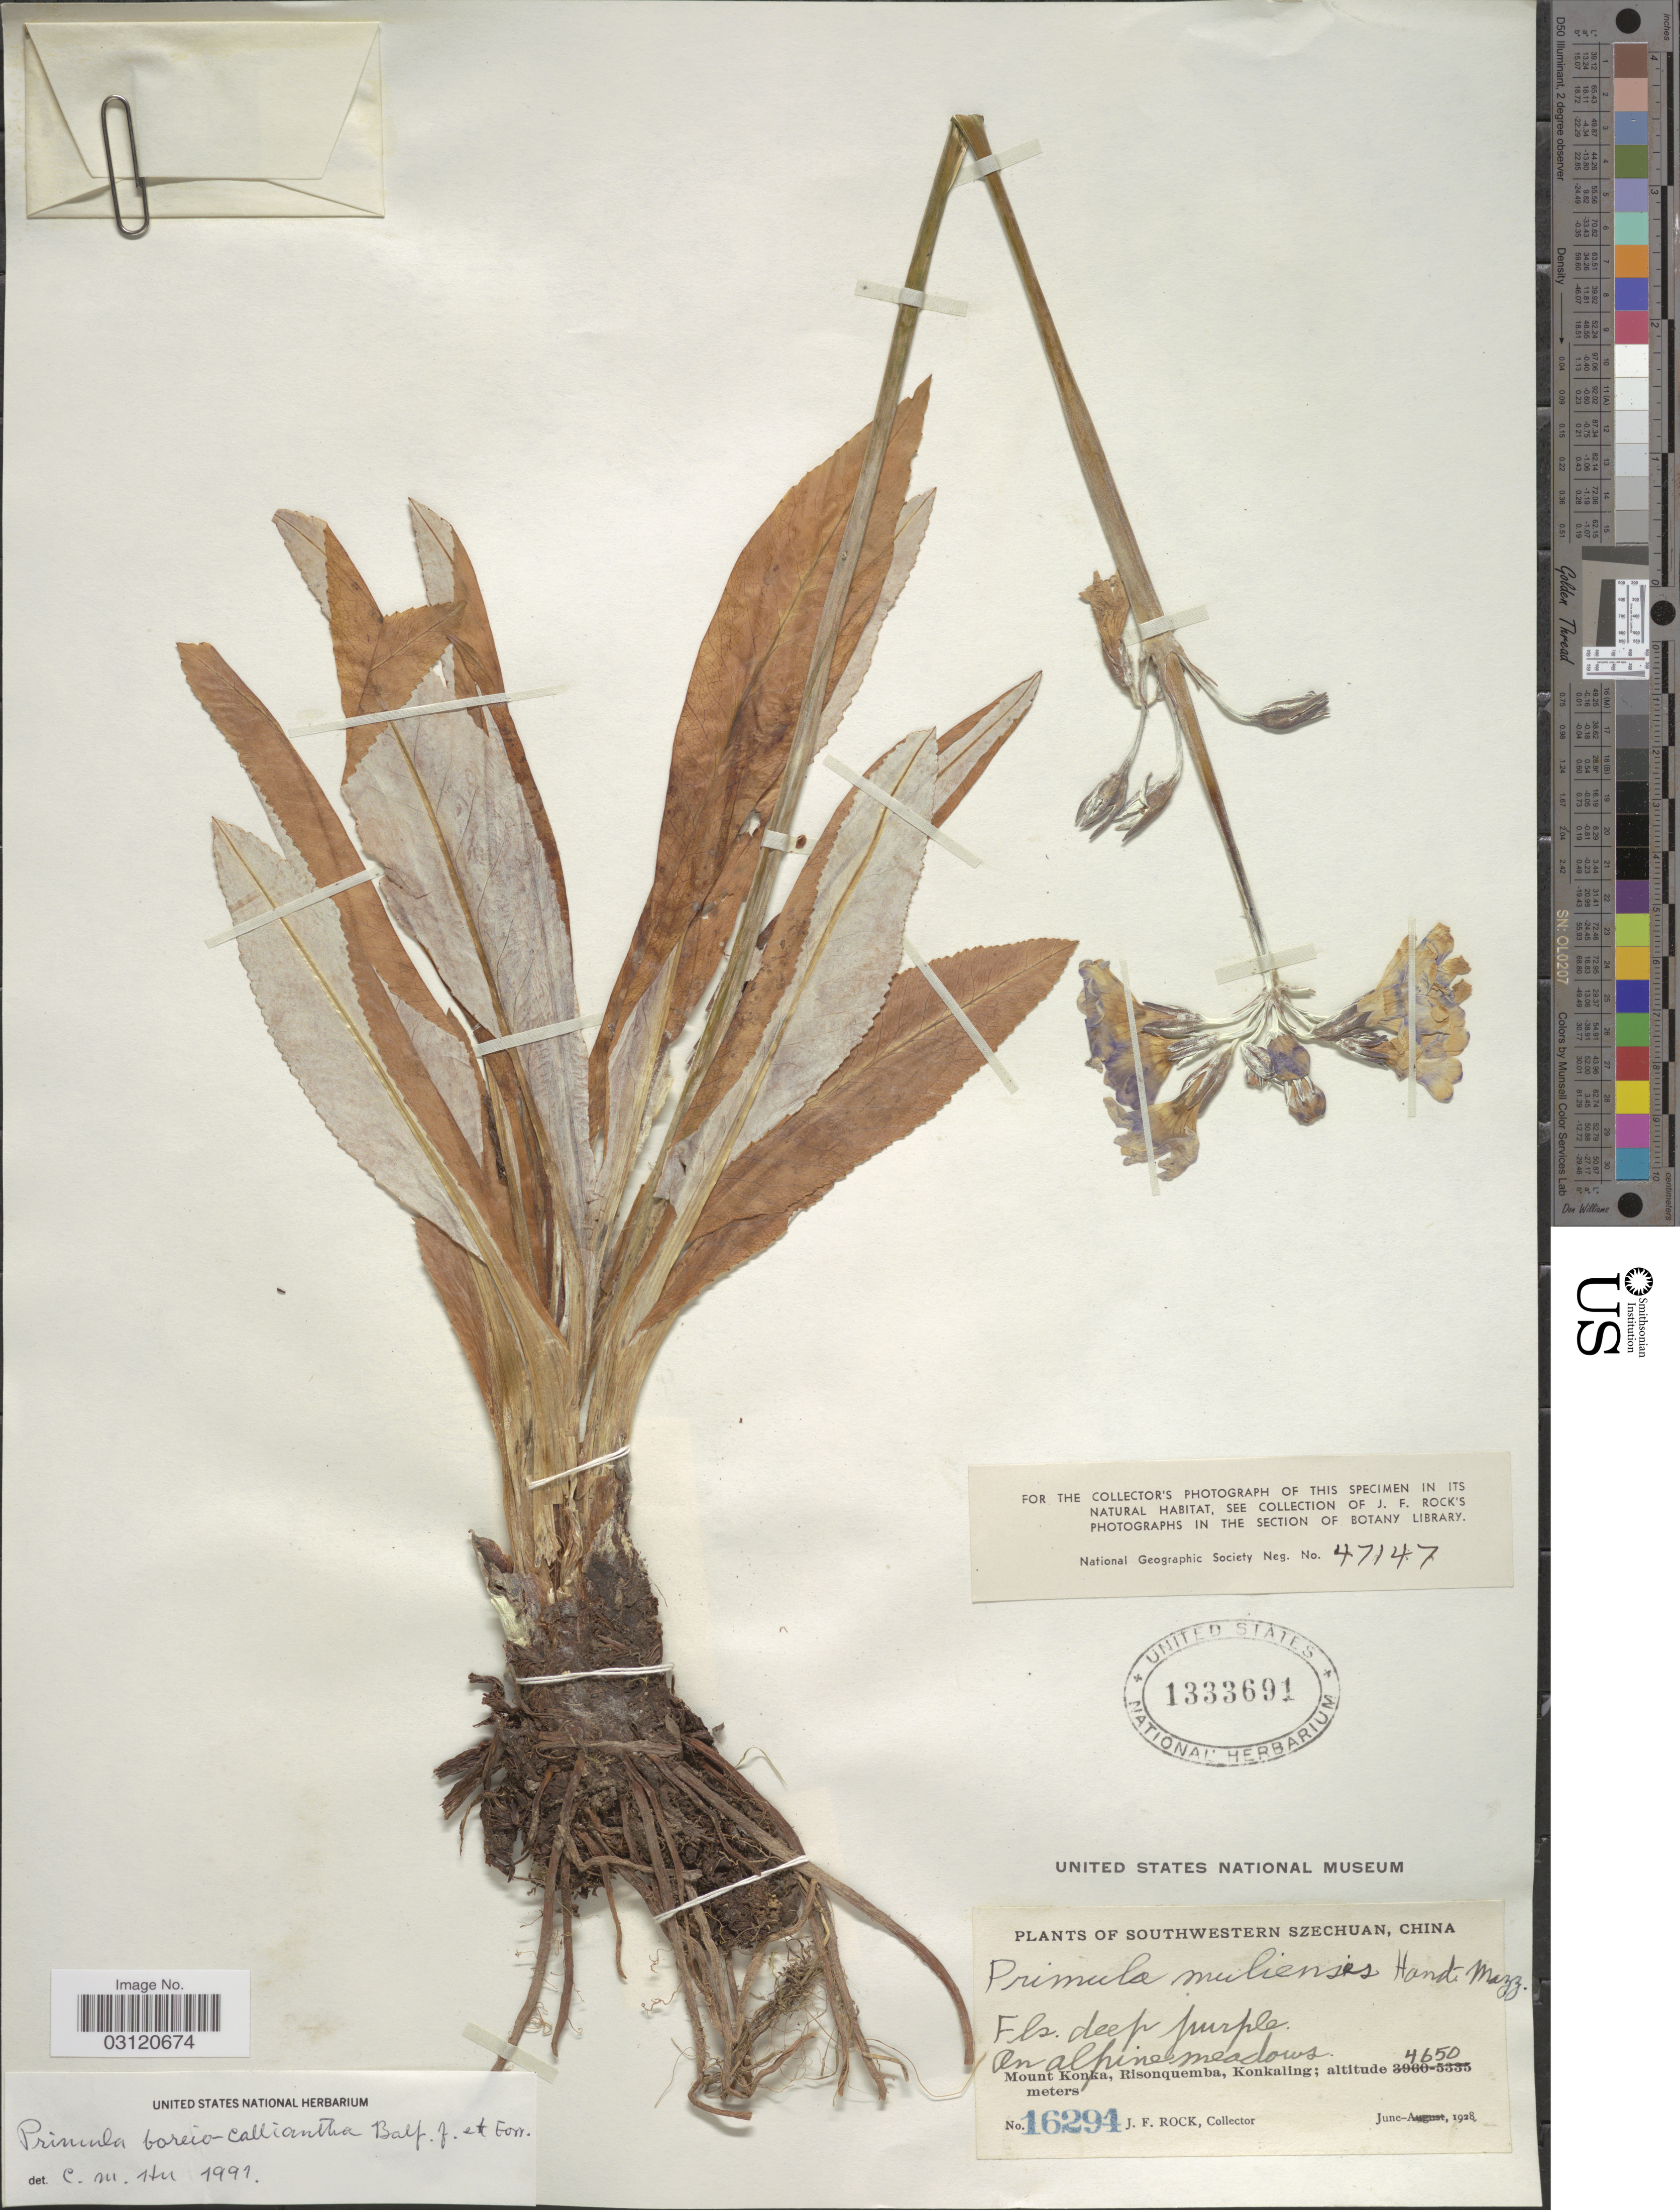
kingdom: Plantae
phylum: Tracheophyta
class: Magnoliopsida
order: Ericales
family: Primulaceae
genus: Primula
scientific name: Primula boreiocalliantha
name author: Balf. f. & Forrest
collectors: J. Rock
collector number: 16294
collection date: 1928-06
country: China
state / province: Sichuan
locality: Southwestern Szechuan, Mount Konka, Risonquemba, Konkaling.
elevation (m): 4650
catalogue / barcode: US 1333691